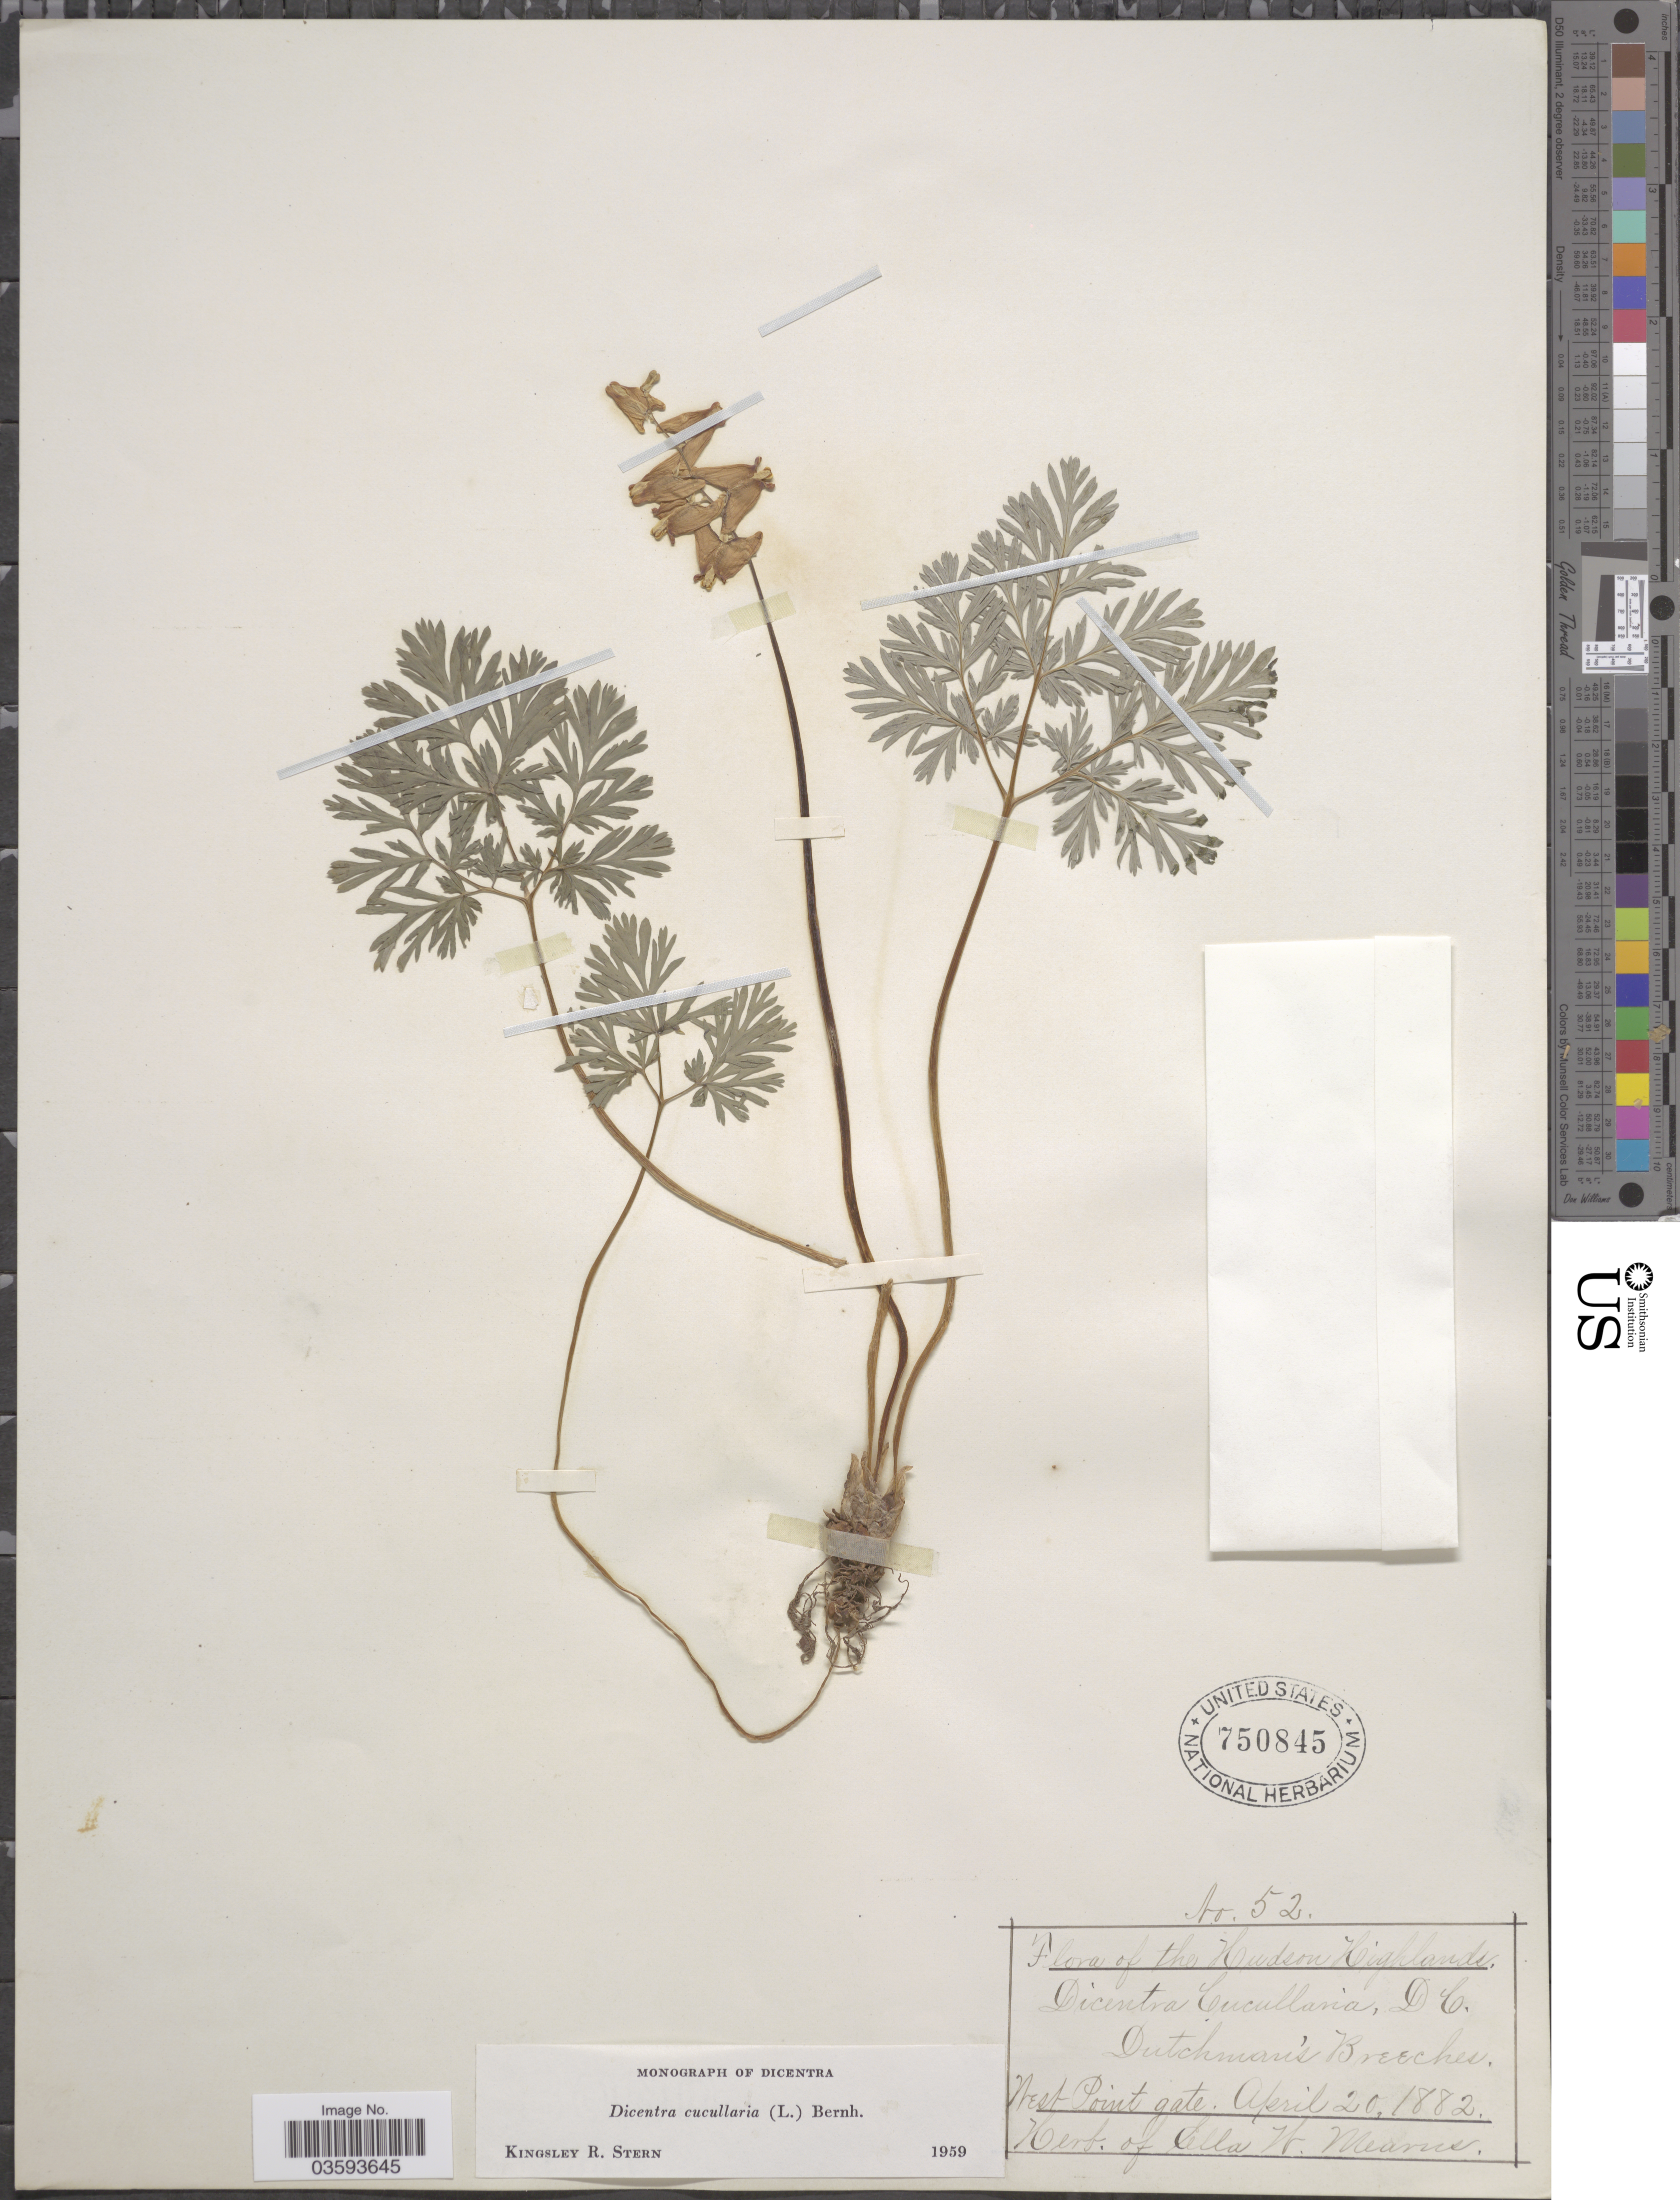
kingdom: Plantae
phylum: Tracheophyta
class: Magnoliopsida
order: Ranunculales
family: Papaveraceae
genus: Dicentra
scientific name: Dicentra cucullaria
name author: (L.) Bernh.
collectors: ex herb. Ella W. Mearns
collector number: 52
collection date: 1882-04-20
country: United States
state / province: New York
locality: Hudson Highlands. West Point gate.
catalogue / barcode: US 750845